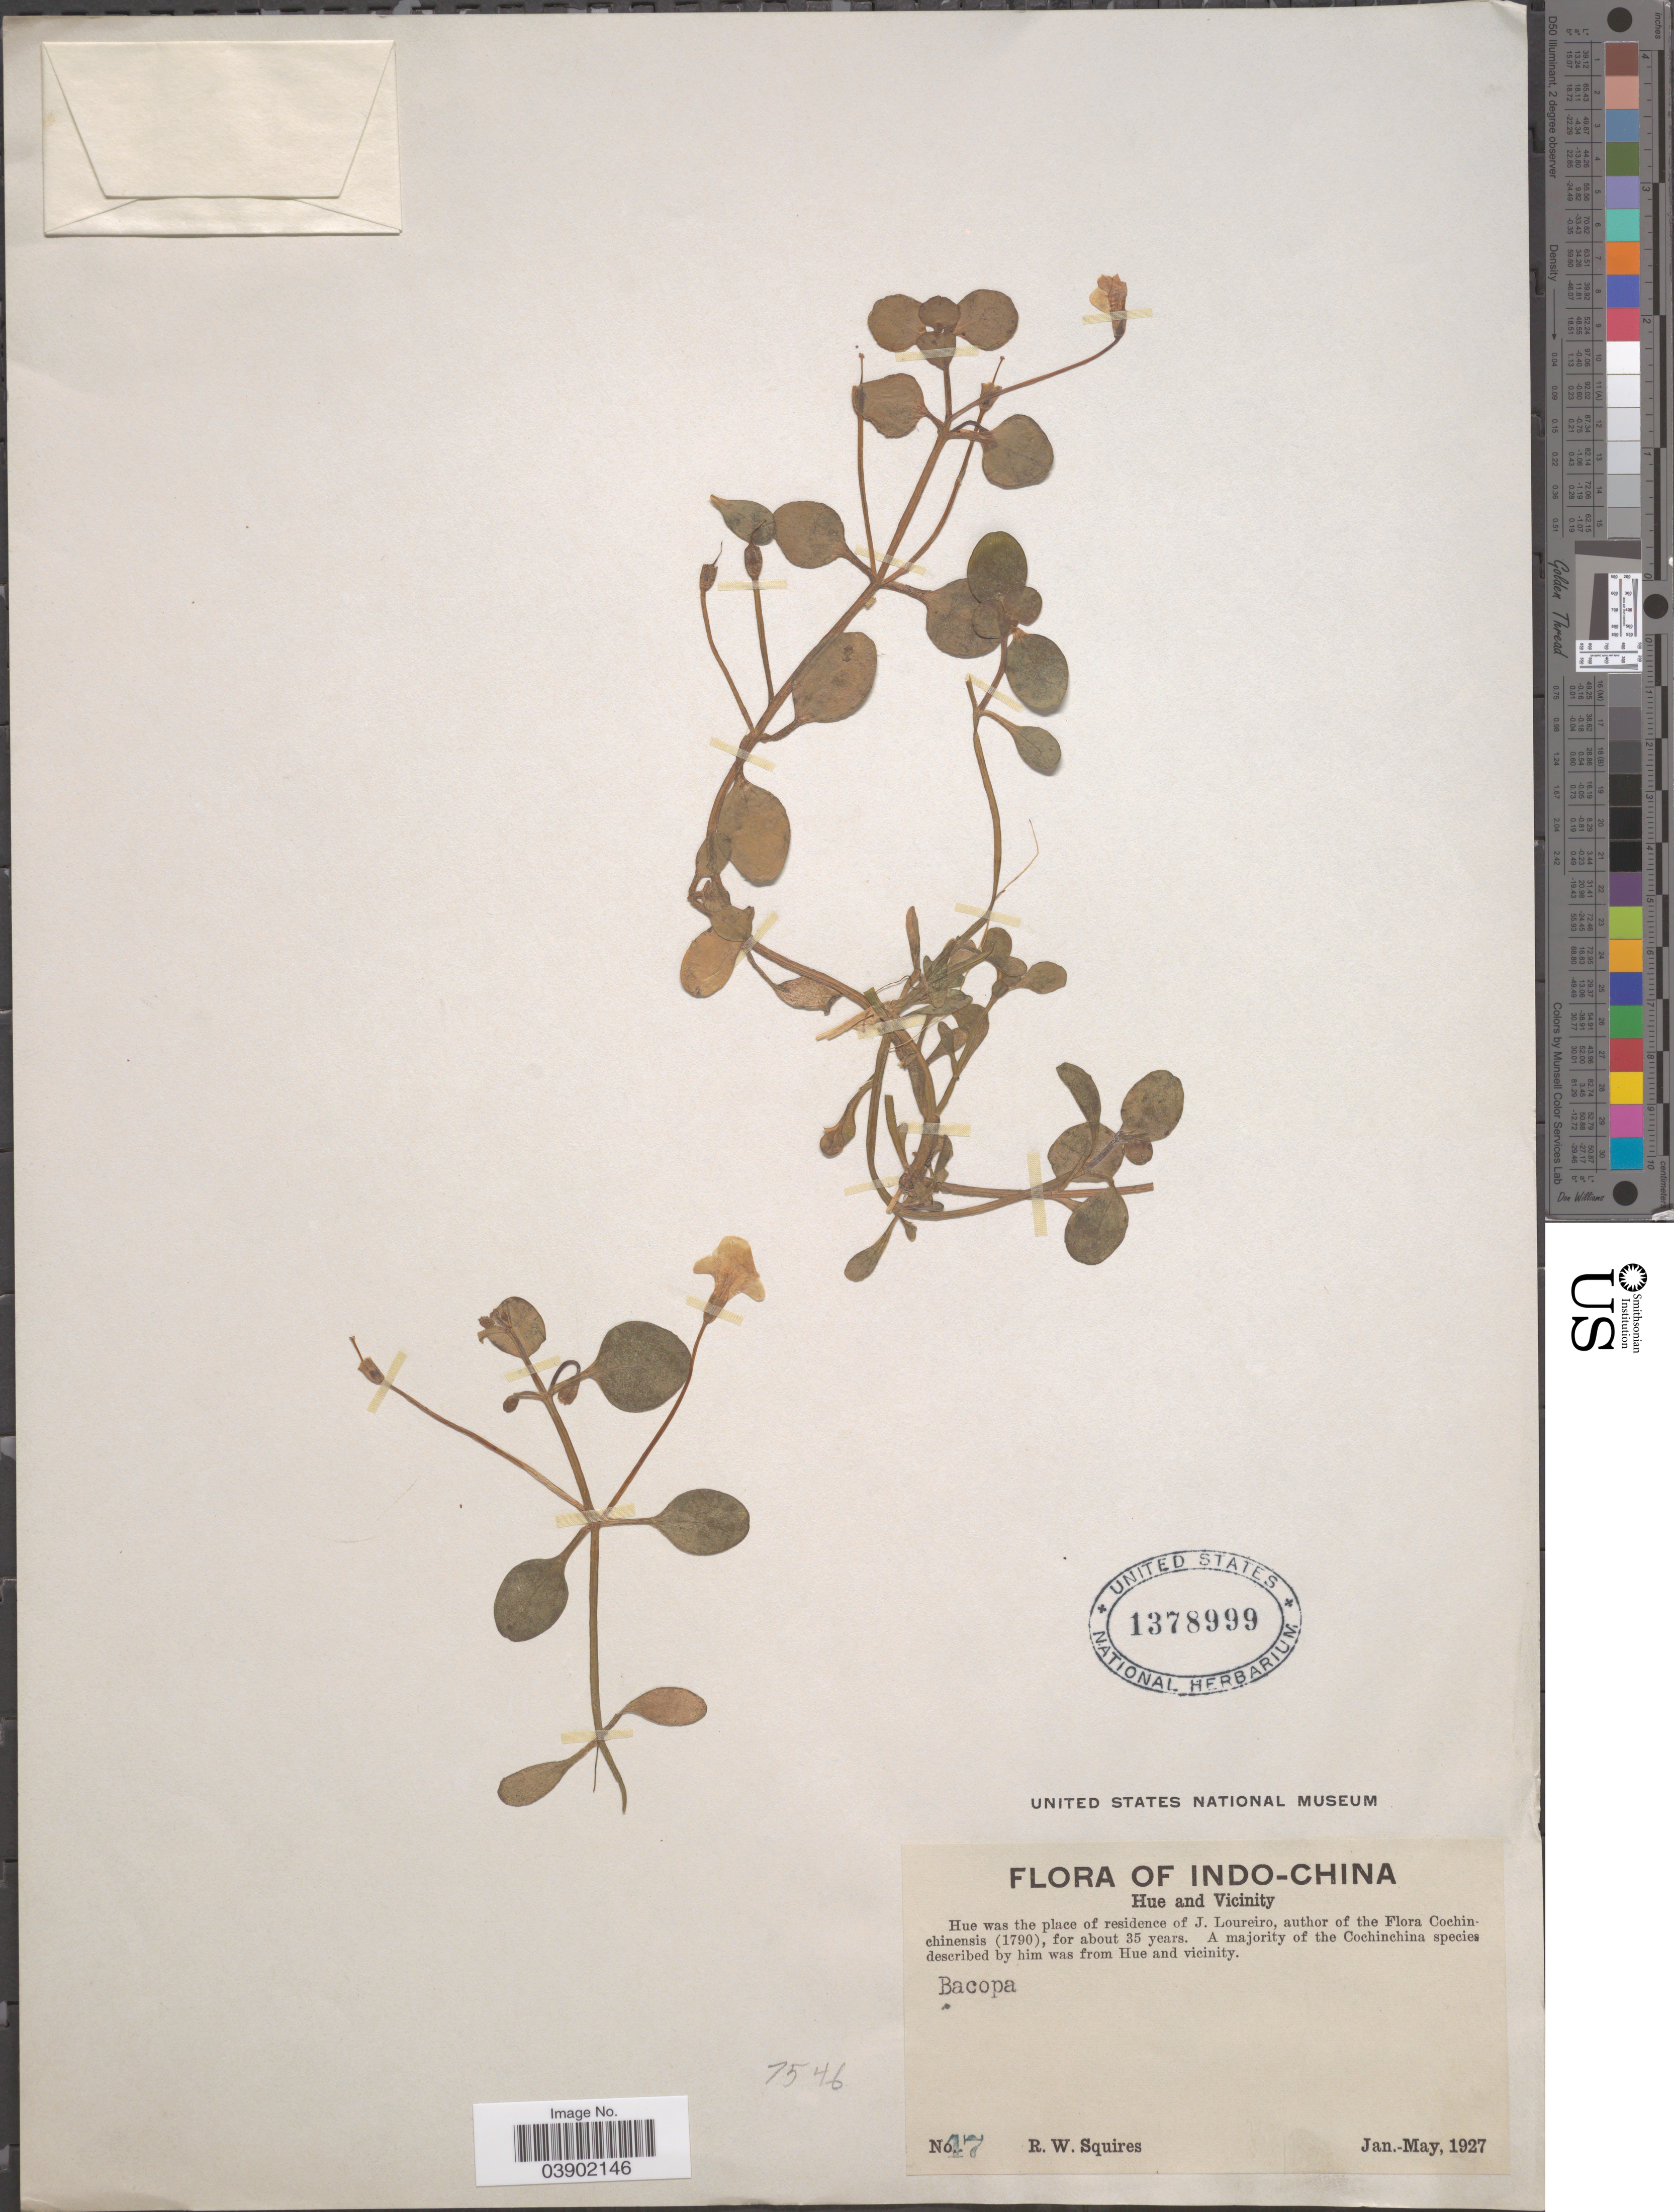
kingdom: Plantae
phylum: Tracheophyta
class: Magnoliopsida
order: Lamiales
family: Plantaginaceae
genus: Bacopa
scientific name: Bacopa sp.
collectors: R. Squires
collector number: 47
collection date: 1927-01/1927-05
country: Vietnam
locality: Indo-China. Hue and Vicinity.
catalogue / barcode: US 1378999